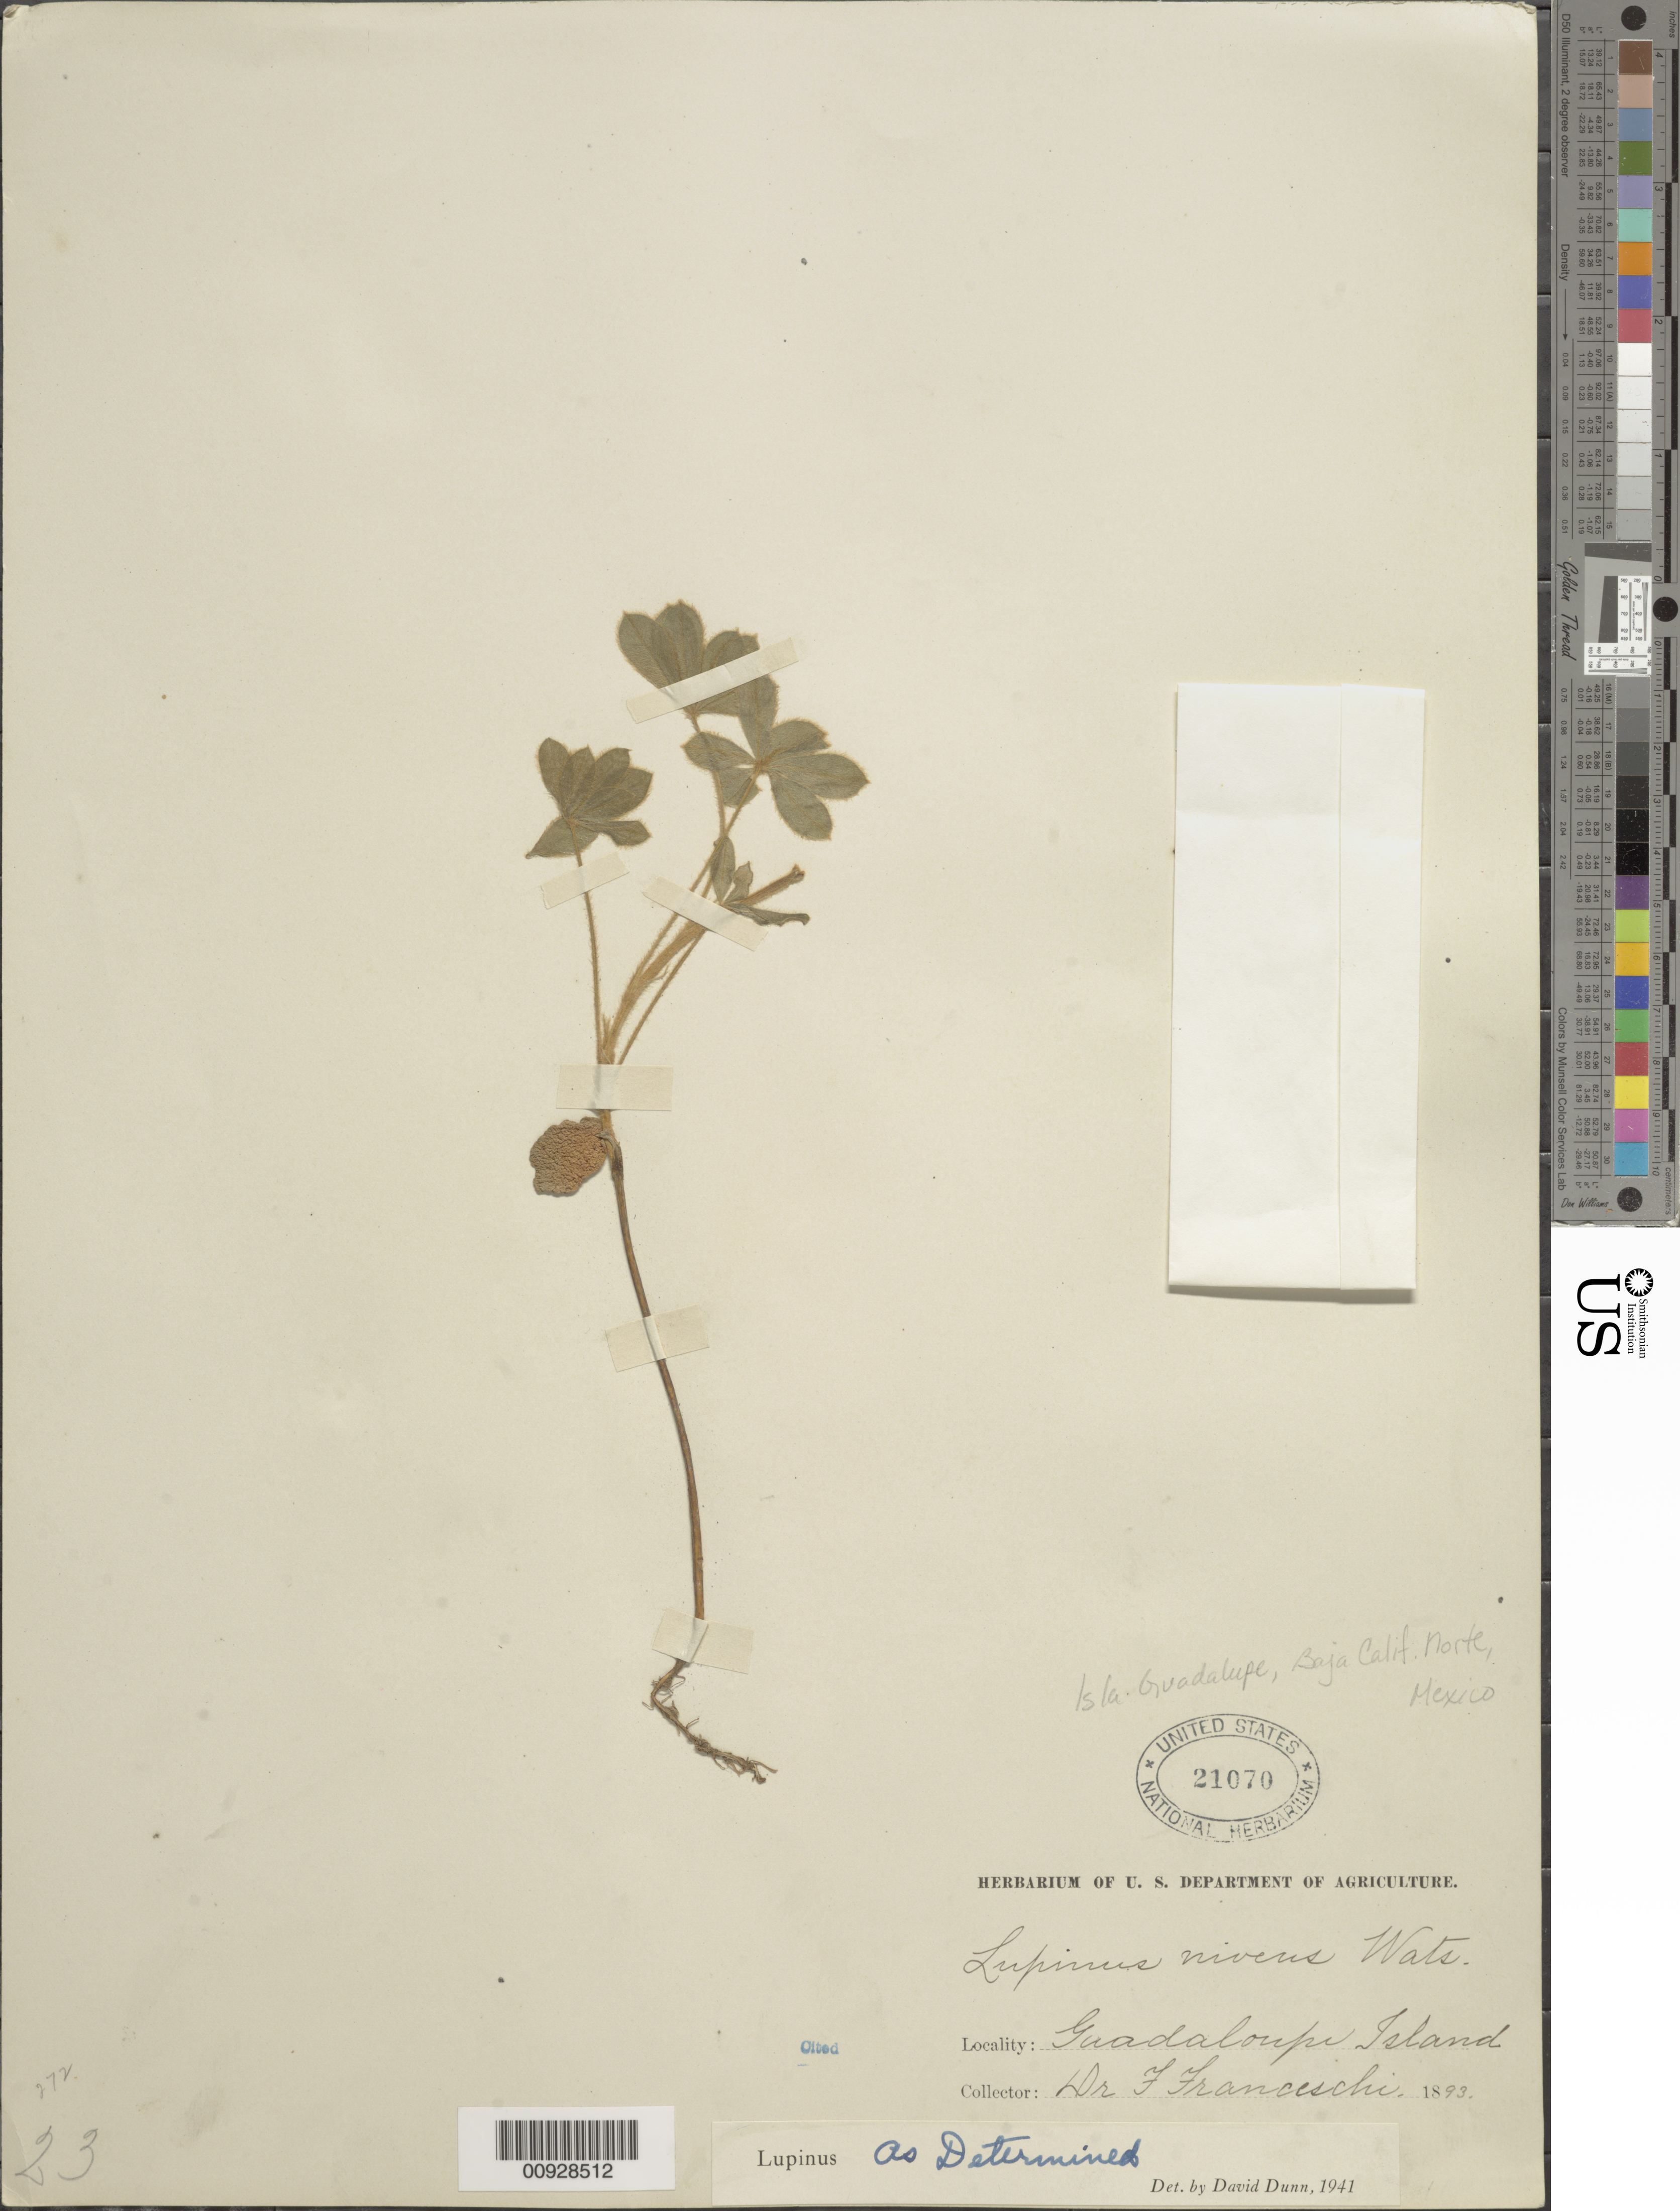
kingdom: Plantae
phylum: Tracheophyta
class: Magnoliopsida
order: Fabales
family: Fabaceae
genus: Lupinus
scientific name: Lupinus niveus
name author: S. Watson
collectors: F. Franceschi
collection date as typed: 1893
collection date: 1893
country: Mexico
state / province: Baja California Norte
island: Guadalupe I.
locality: Guadaloupe [sic] Island.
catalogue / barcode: US 21070